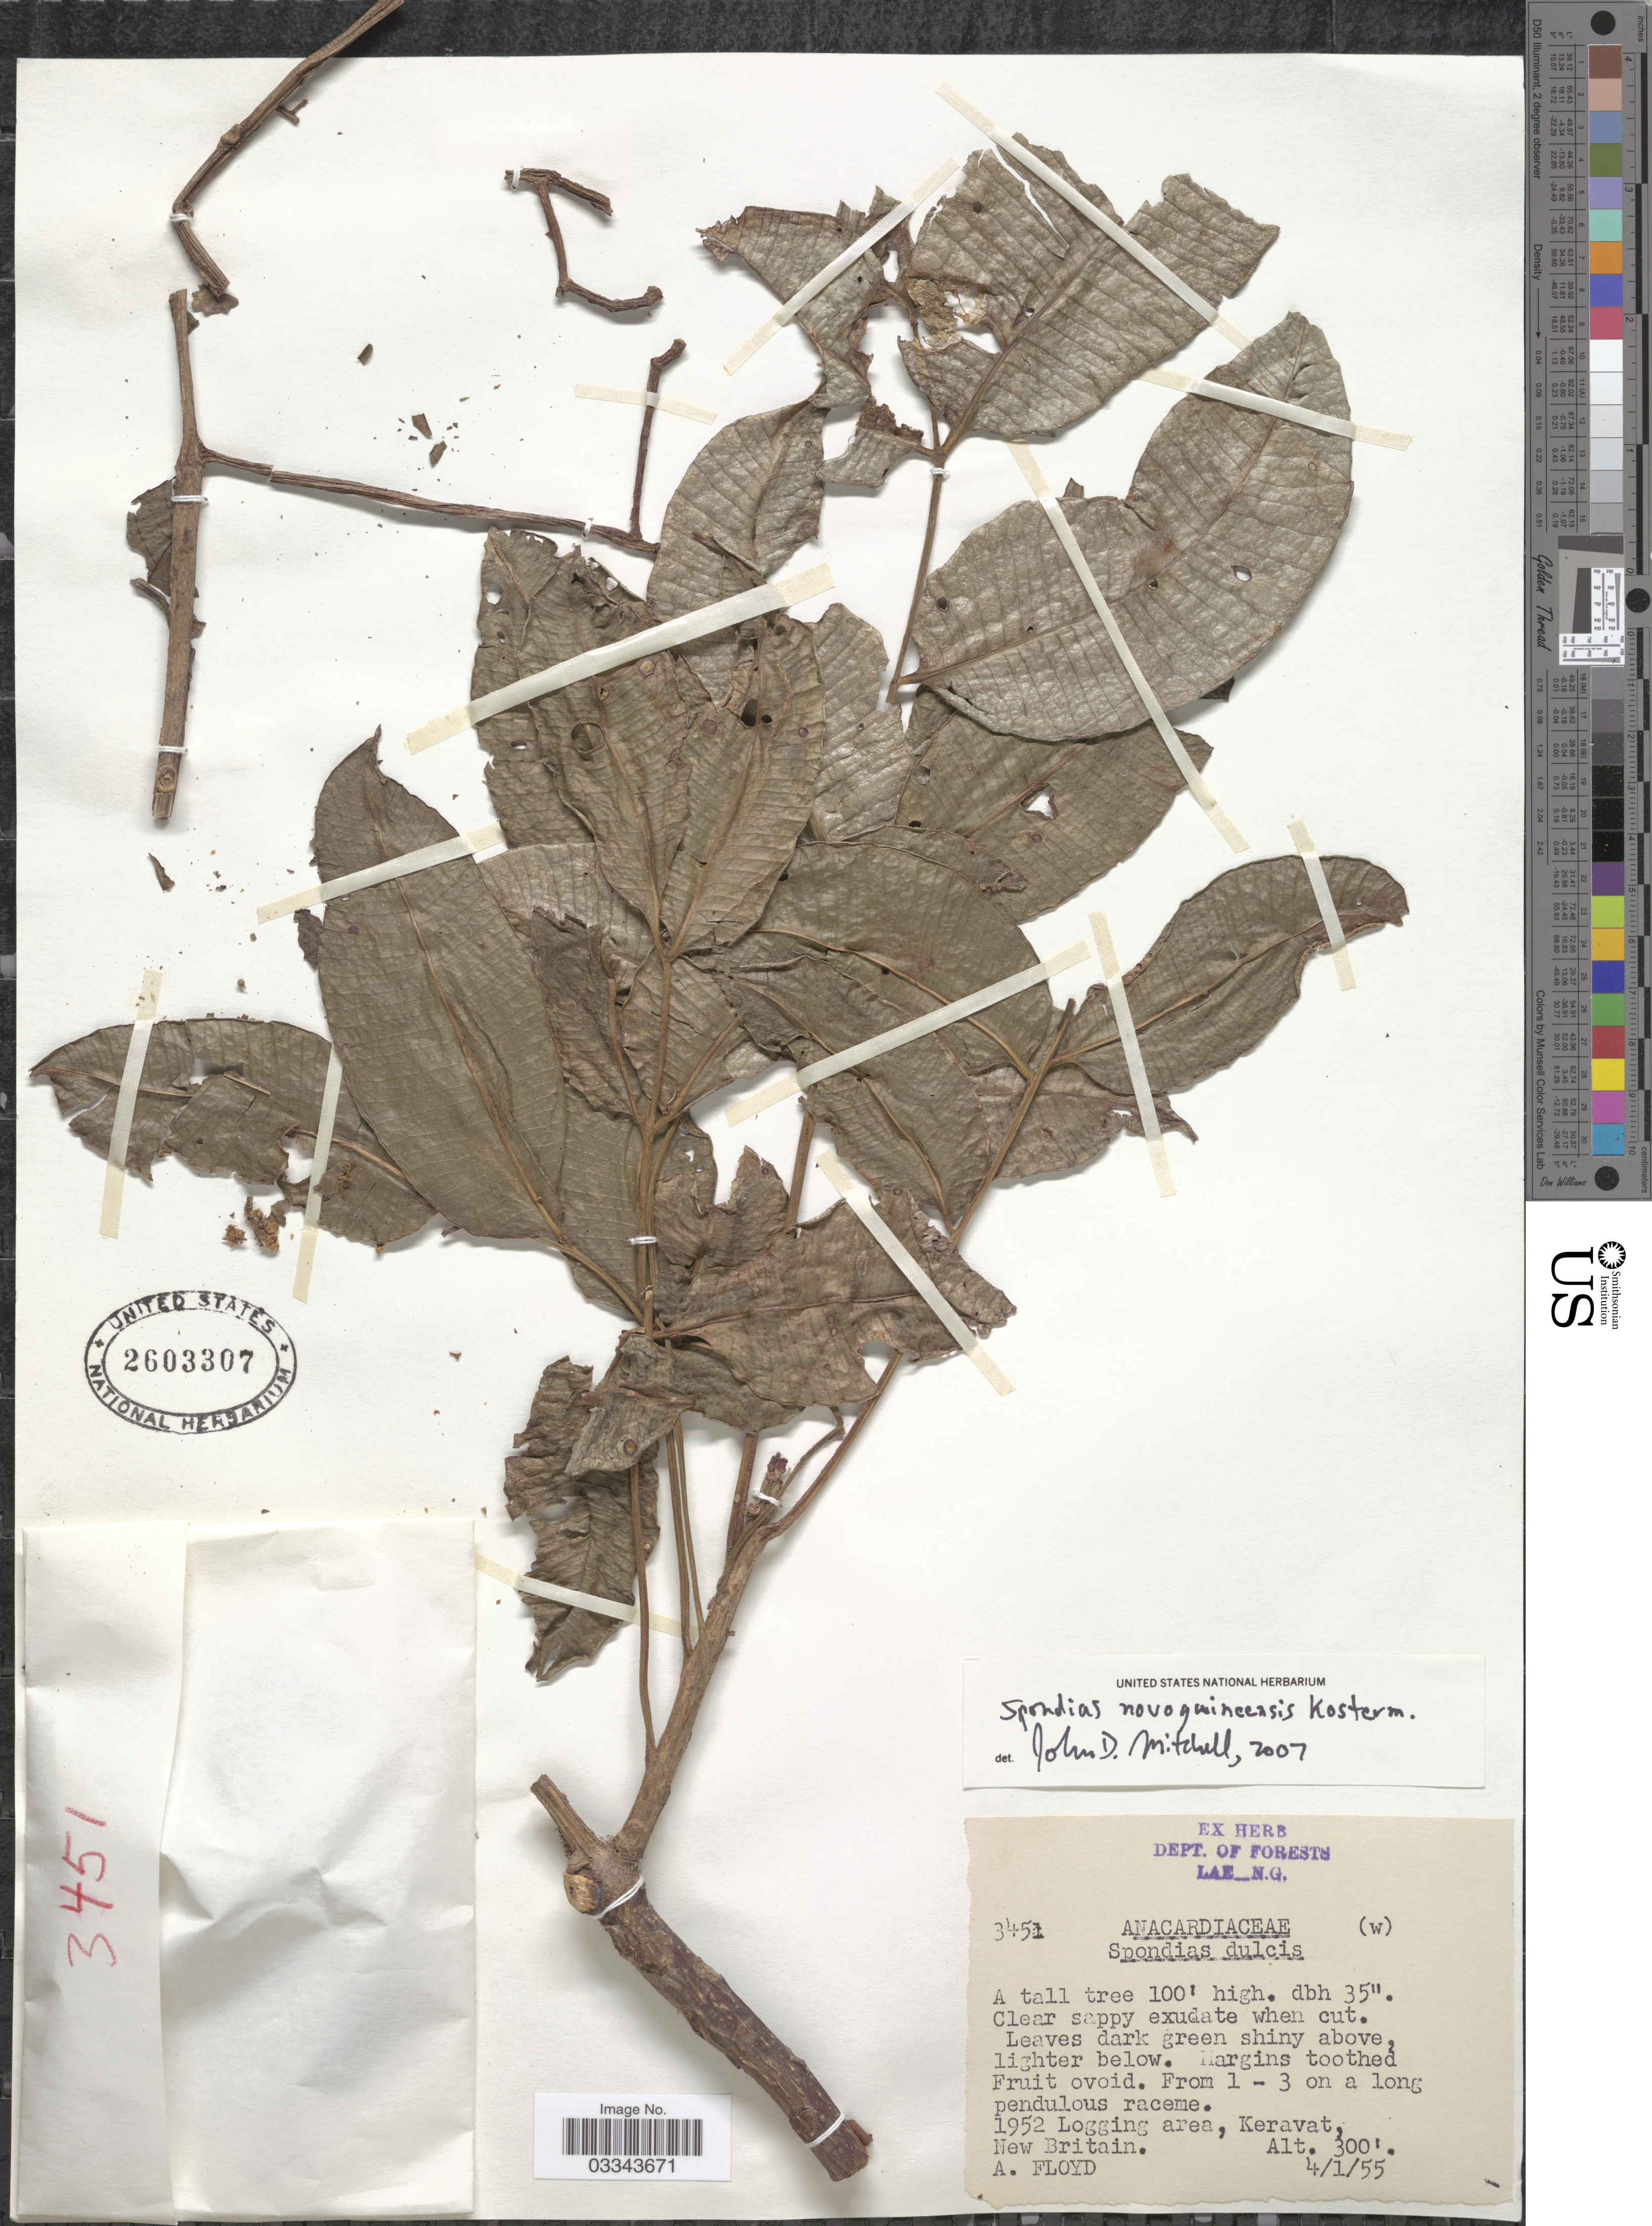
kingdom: Plantae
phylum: Tracheophyta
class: Magnoliopsida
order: Sapindales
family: Anacardiaceae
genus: Spondias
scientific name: Spondias novoguineensis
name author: Kosterm.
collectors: A. Floyd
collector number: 3451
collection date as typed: Transcribed d/m/y: 4/1/55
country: Papua New Guinea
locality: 1952 Logging area, Keravat, New Britain.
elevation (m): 91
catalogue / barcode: US 2603307